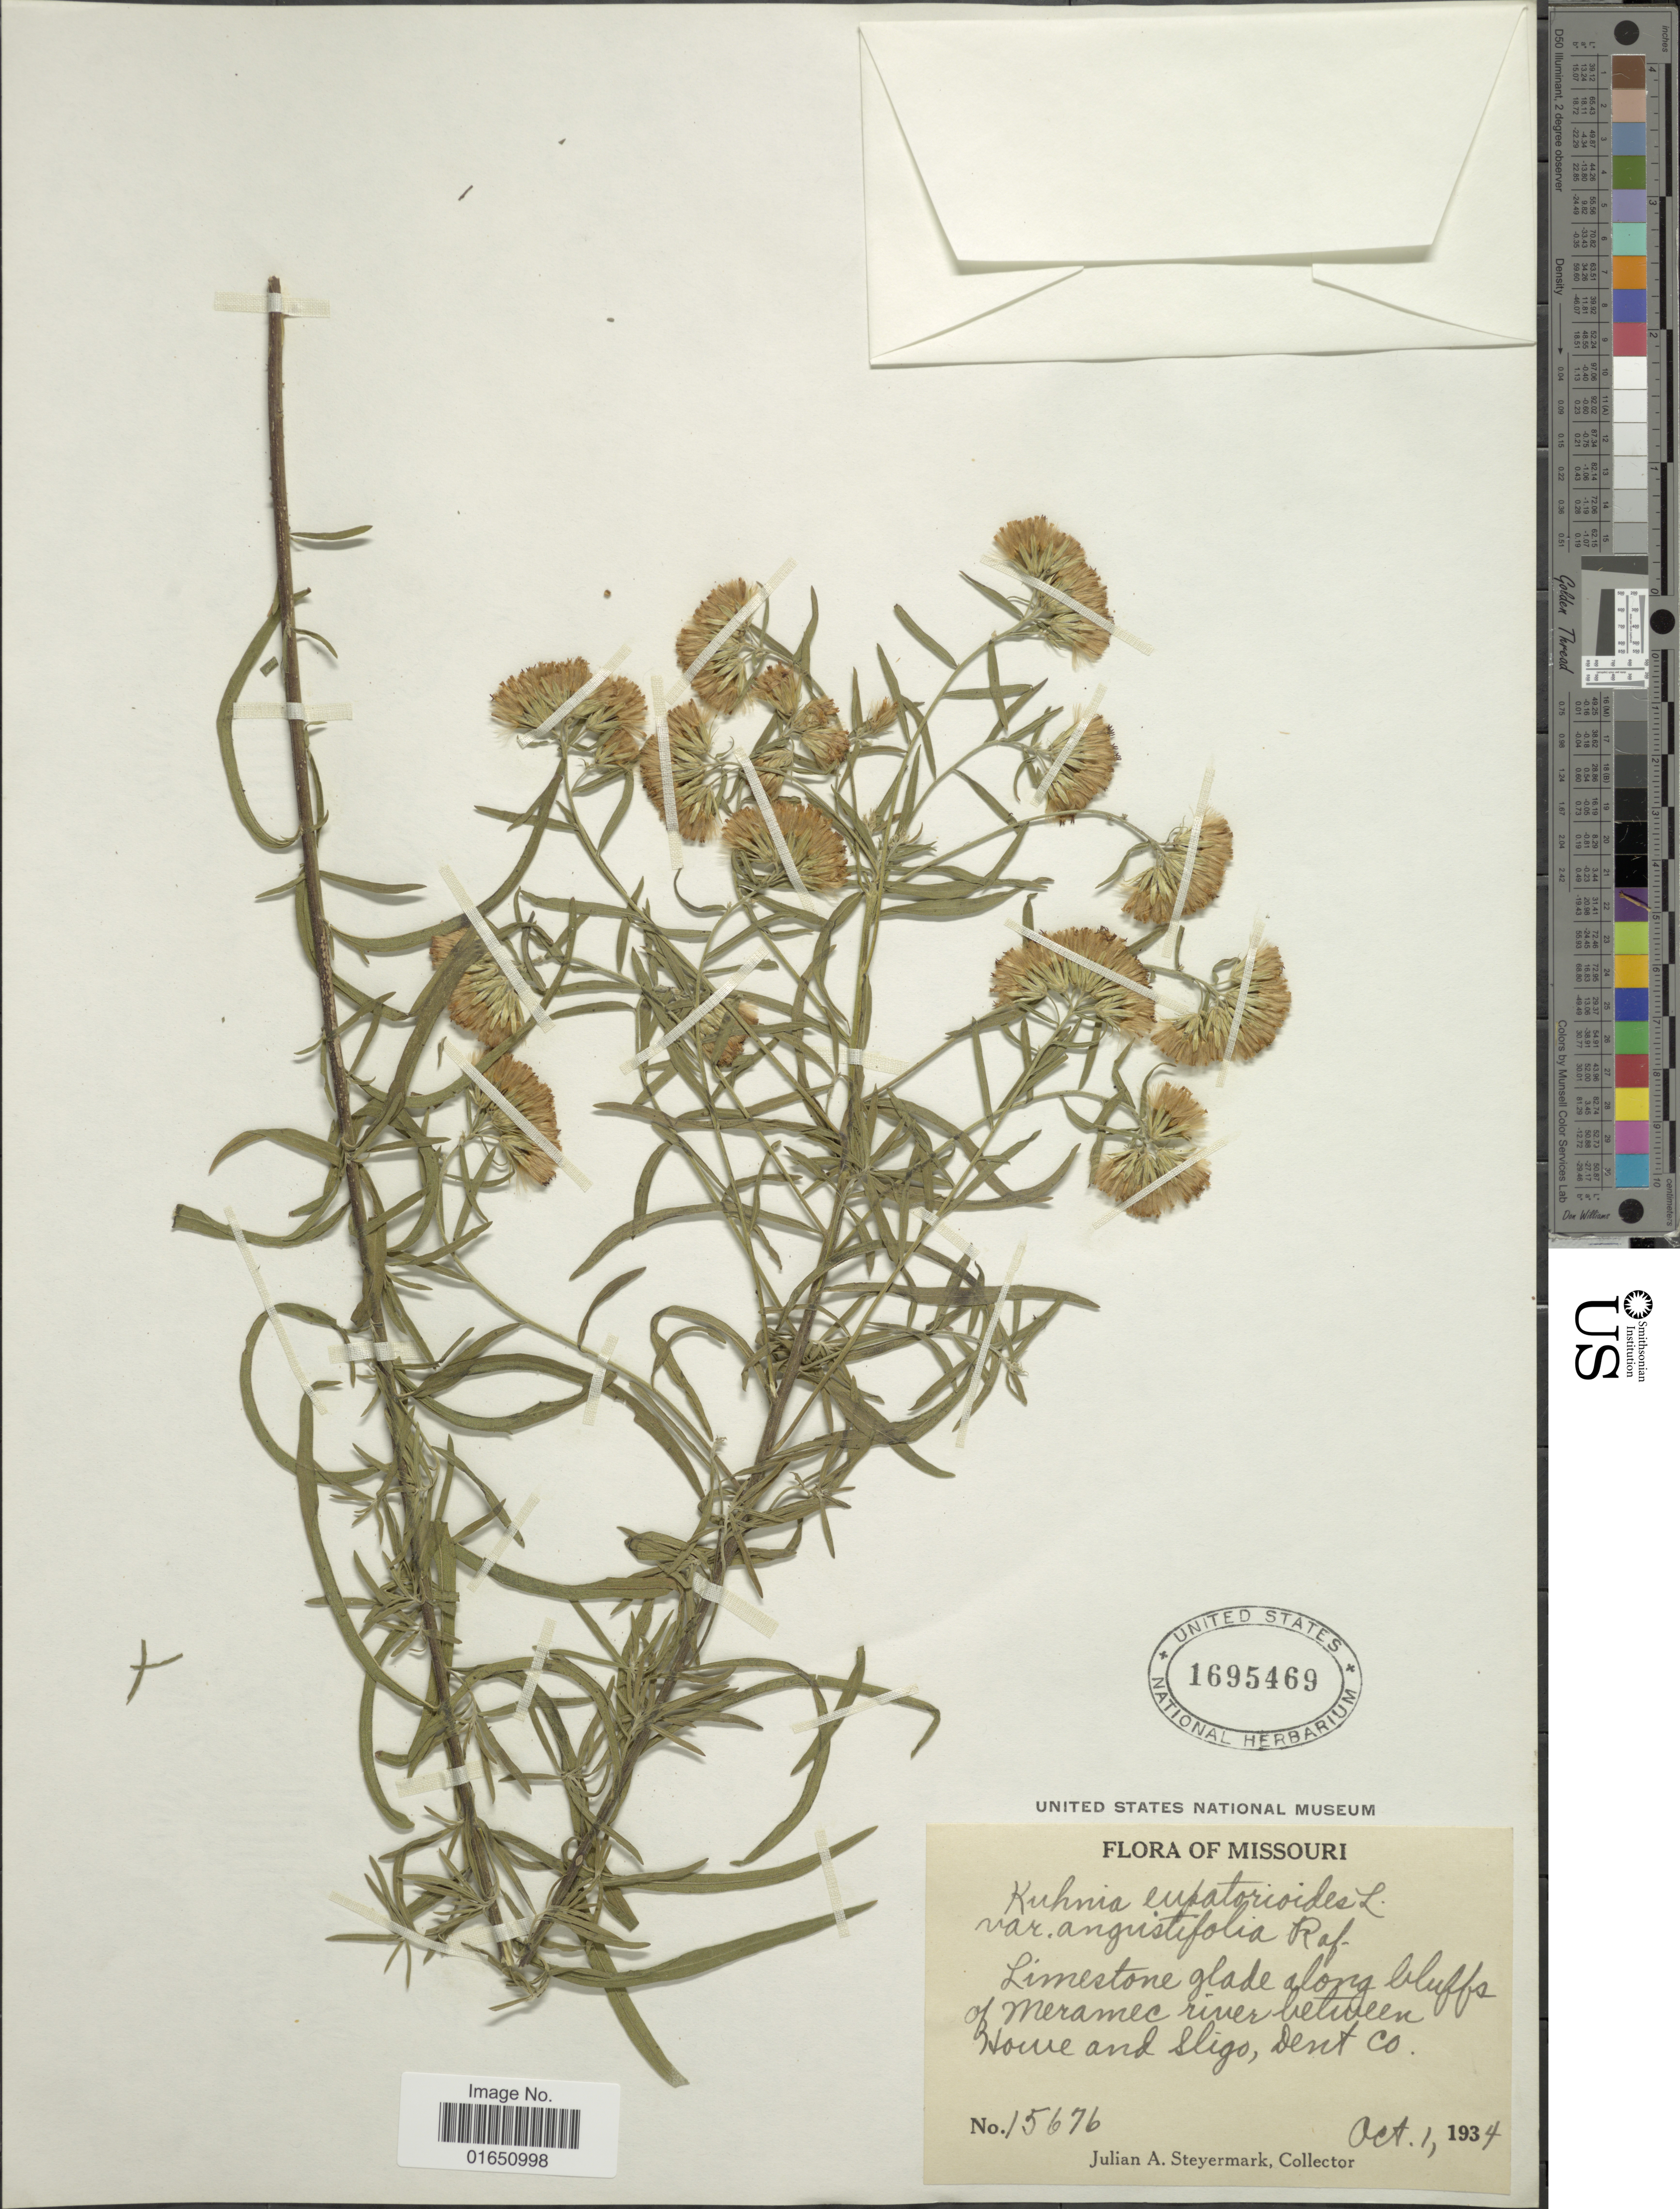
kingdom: Plantae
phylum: Tracheophyta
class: Magnoliopsida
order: Asterales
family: Asteraceae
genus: Brickellia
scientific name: Brickellia eupatorioides var. corymbulosa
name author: (Torr. & A. Gray) Shinners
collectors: J. Steyermark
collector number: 15676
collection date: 1934-10-01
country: United States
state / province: Missouri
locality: Limestone glade along bluffs of Meramec river between Howe and Sligo, Dent Co.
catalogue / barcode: US 1695469